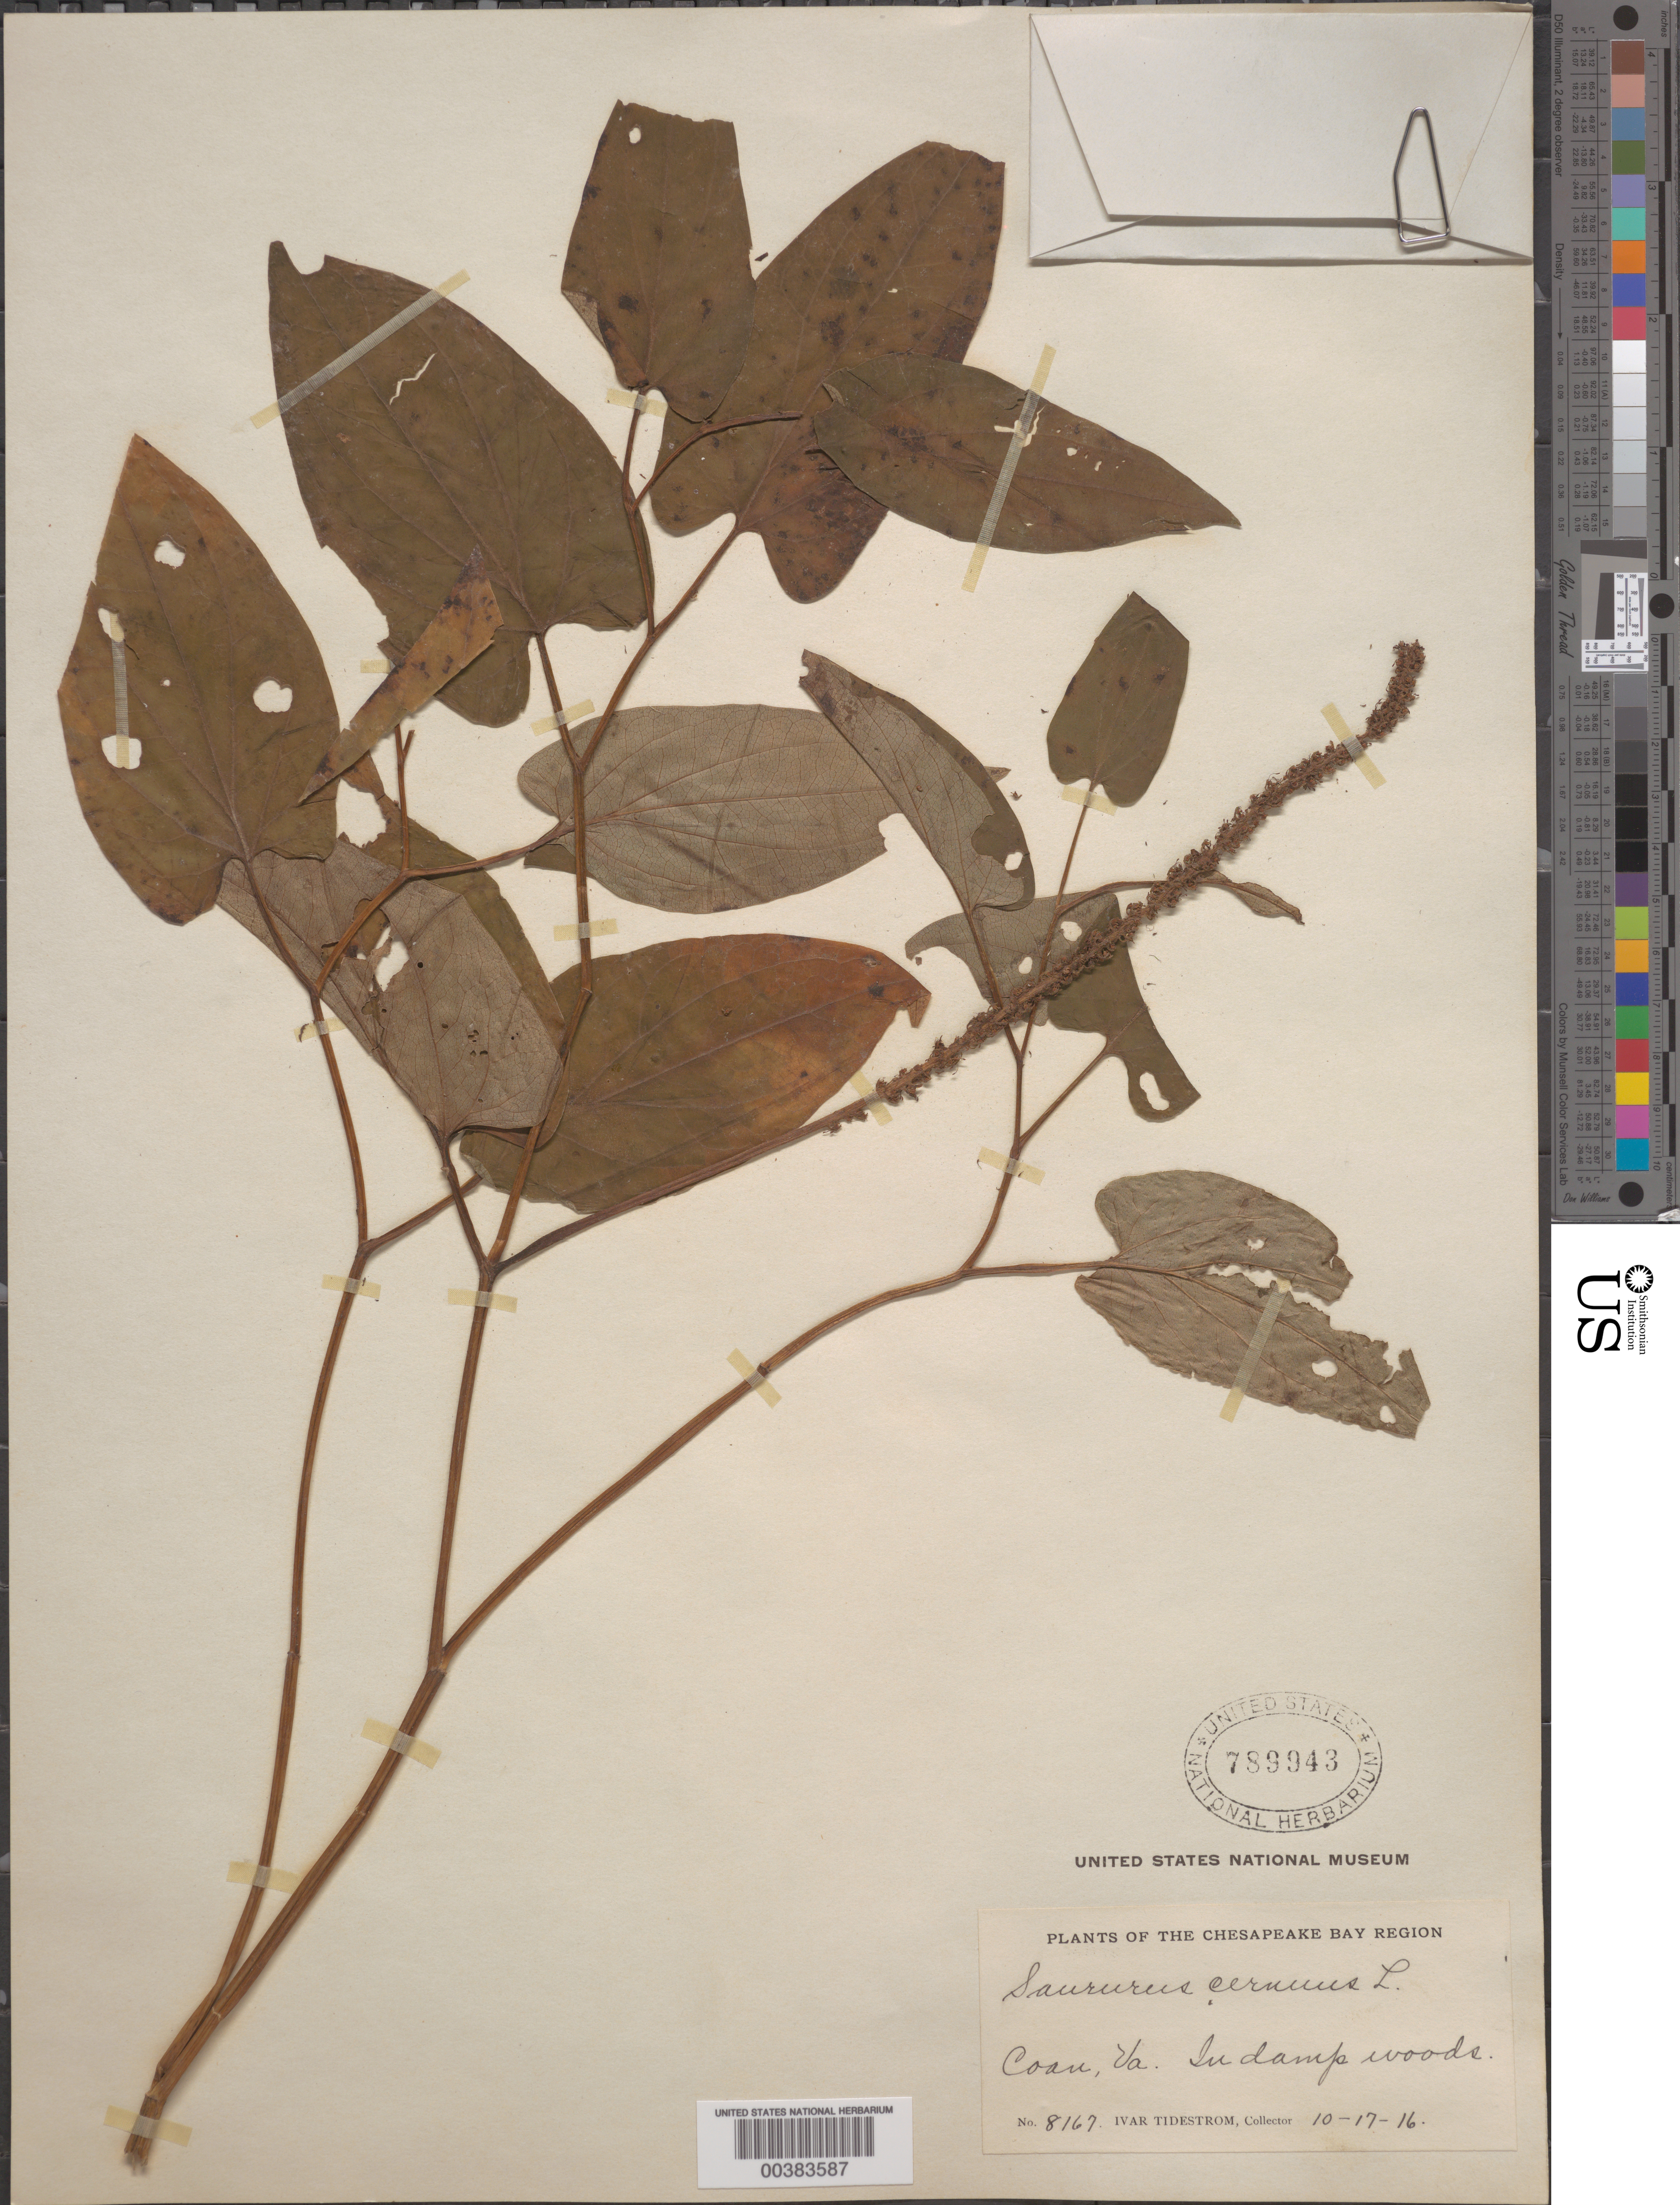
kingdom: Plantae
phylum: Tracheophyta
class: Magnoliopsida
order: Piperales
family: Saururaceae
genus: Saururus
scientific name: Saururus cernuus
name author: L.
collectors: I. F. Tidestrom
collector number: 8167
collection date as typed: Transcribed d/m/y: 17/10/16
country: United States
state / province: Virginia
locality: The Chesapeake Bay Region. Coan.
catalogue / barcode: US 789943